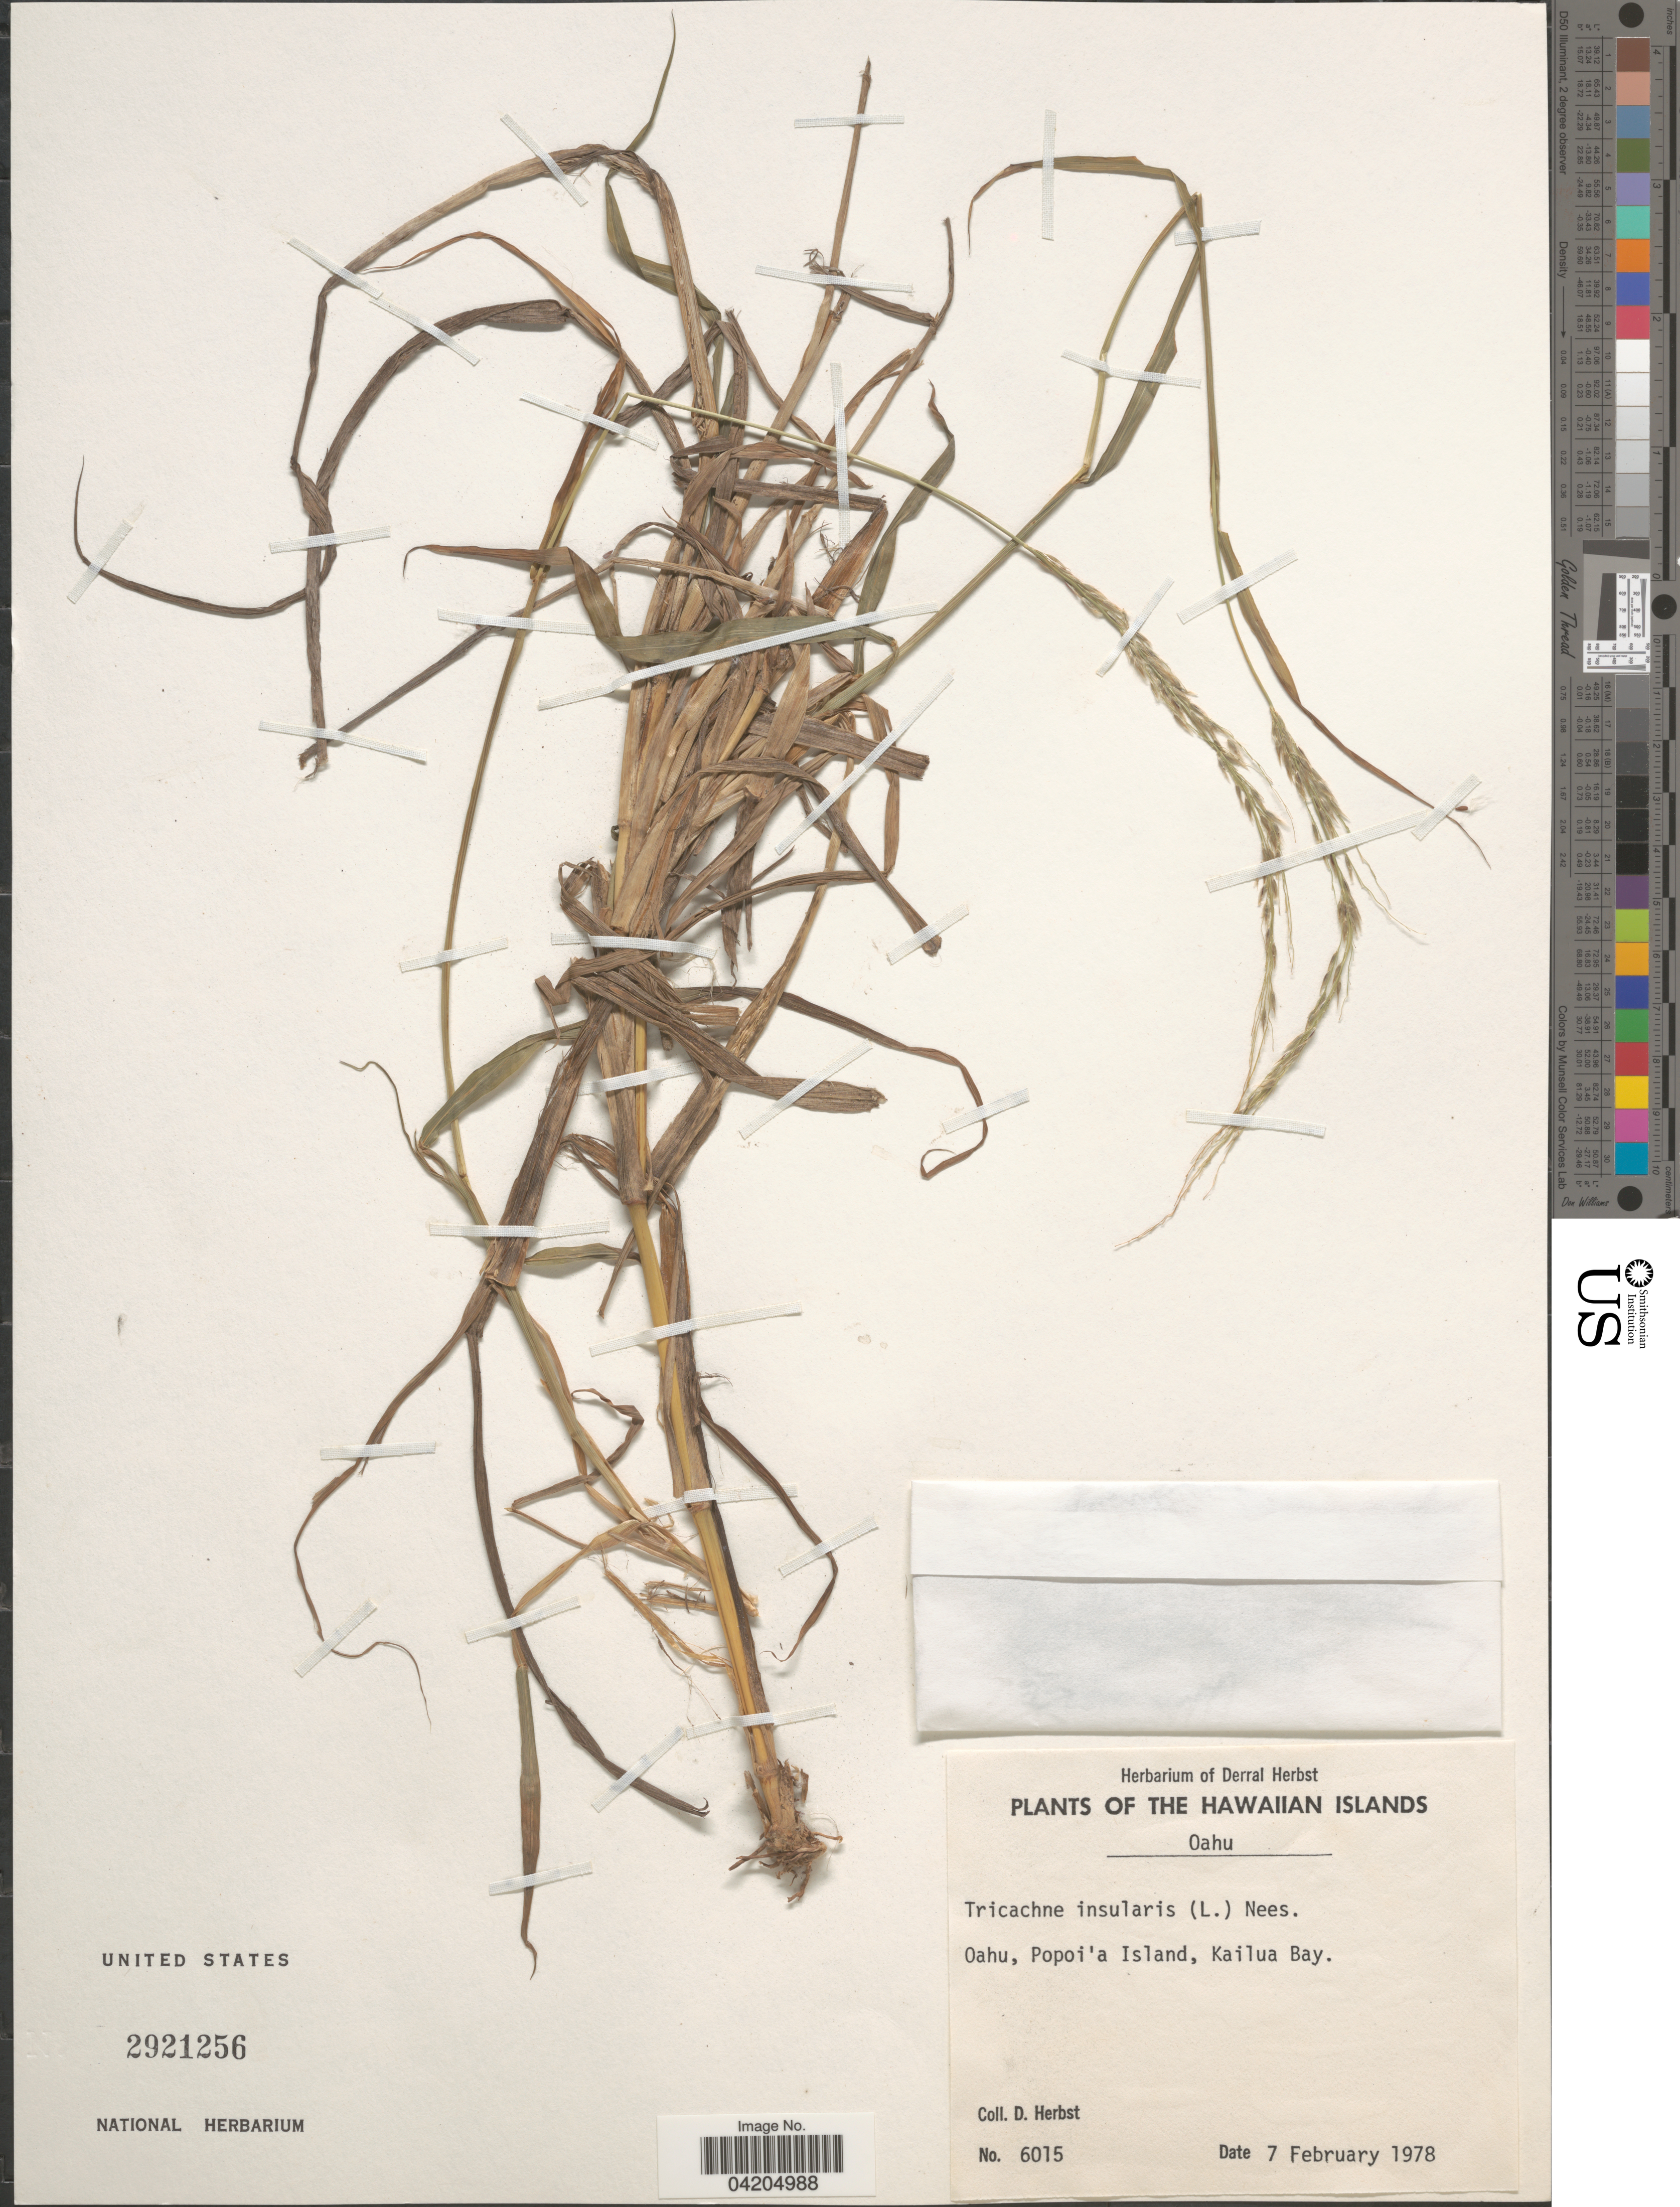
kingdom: Plantae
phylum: Tracheophyta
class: Liliopsida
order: Poales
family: Poaceae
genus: Digitaria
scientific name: Digitaria insularis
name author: (L.) Fedde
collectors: D. R. Herbst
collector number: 6015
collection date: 1978-02-07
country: United States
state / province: Hawaii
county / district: Honolulu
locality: The Hawaiian Islands. Oahu, Popoi'a Island, Kailua Bay.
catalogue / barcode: US 2921256